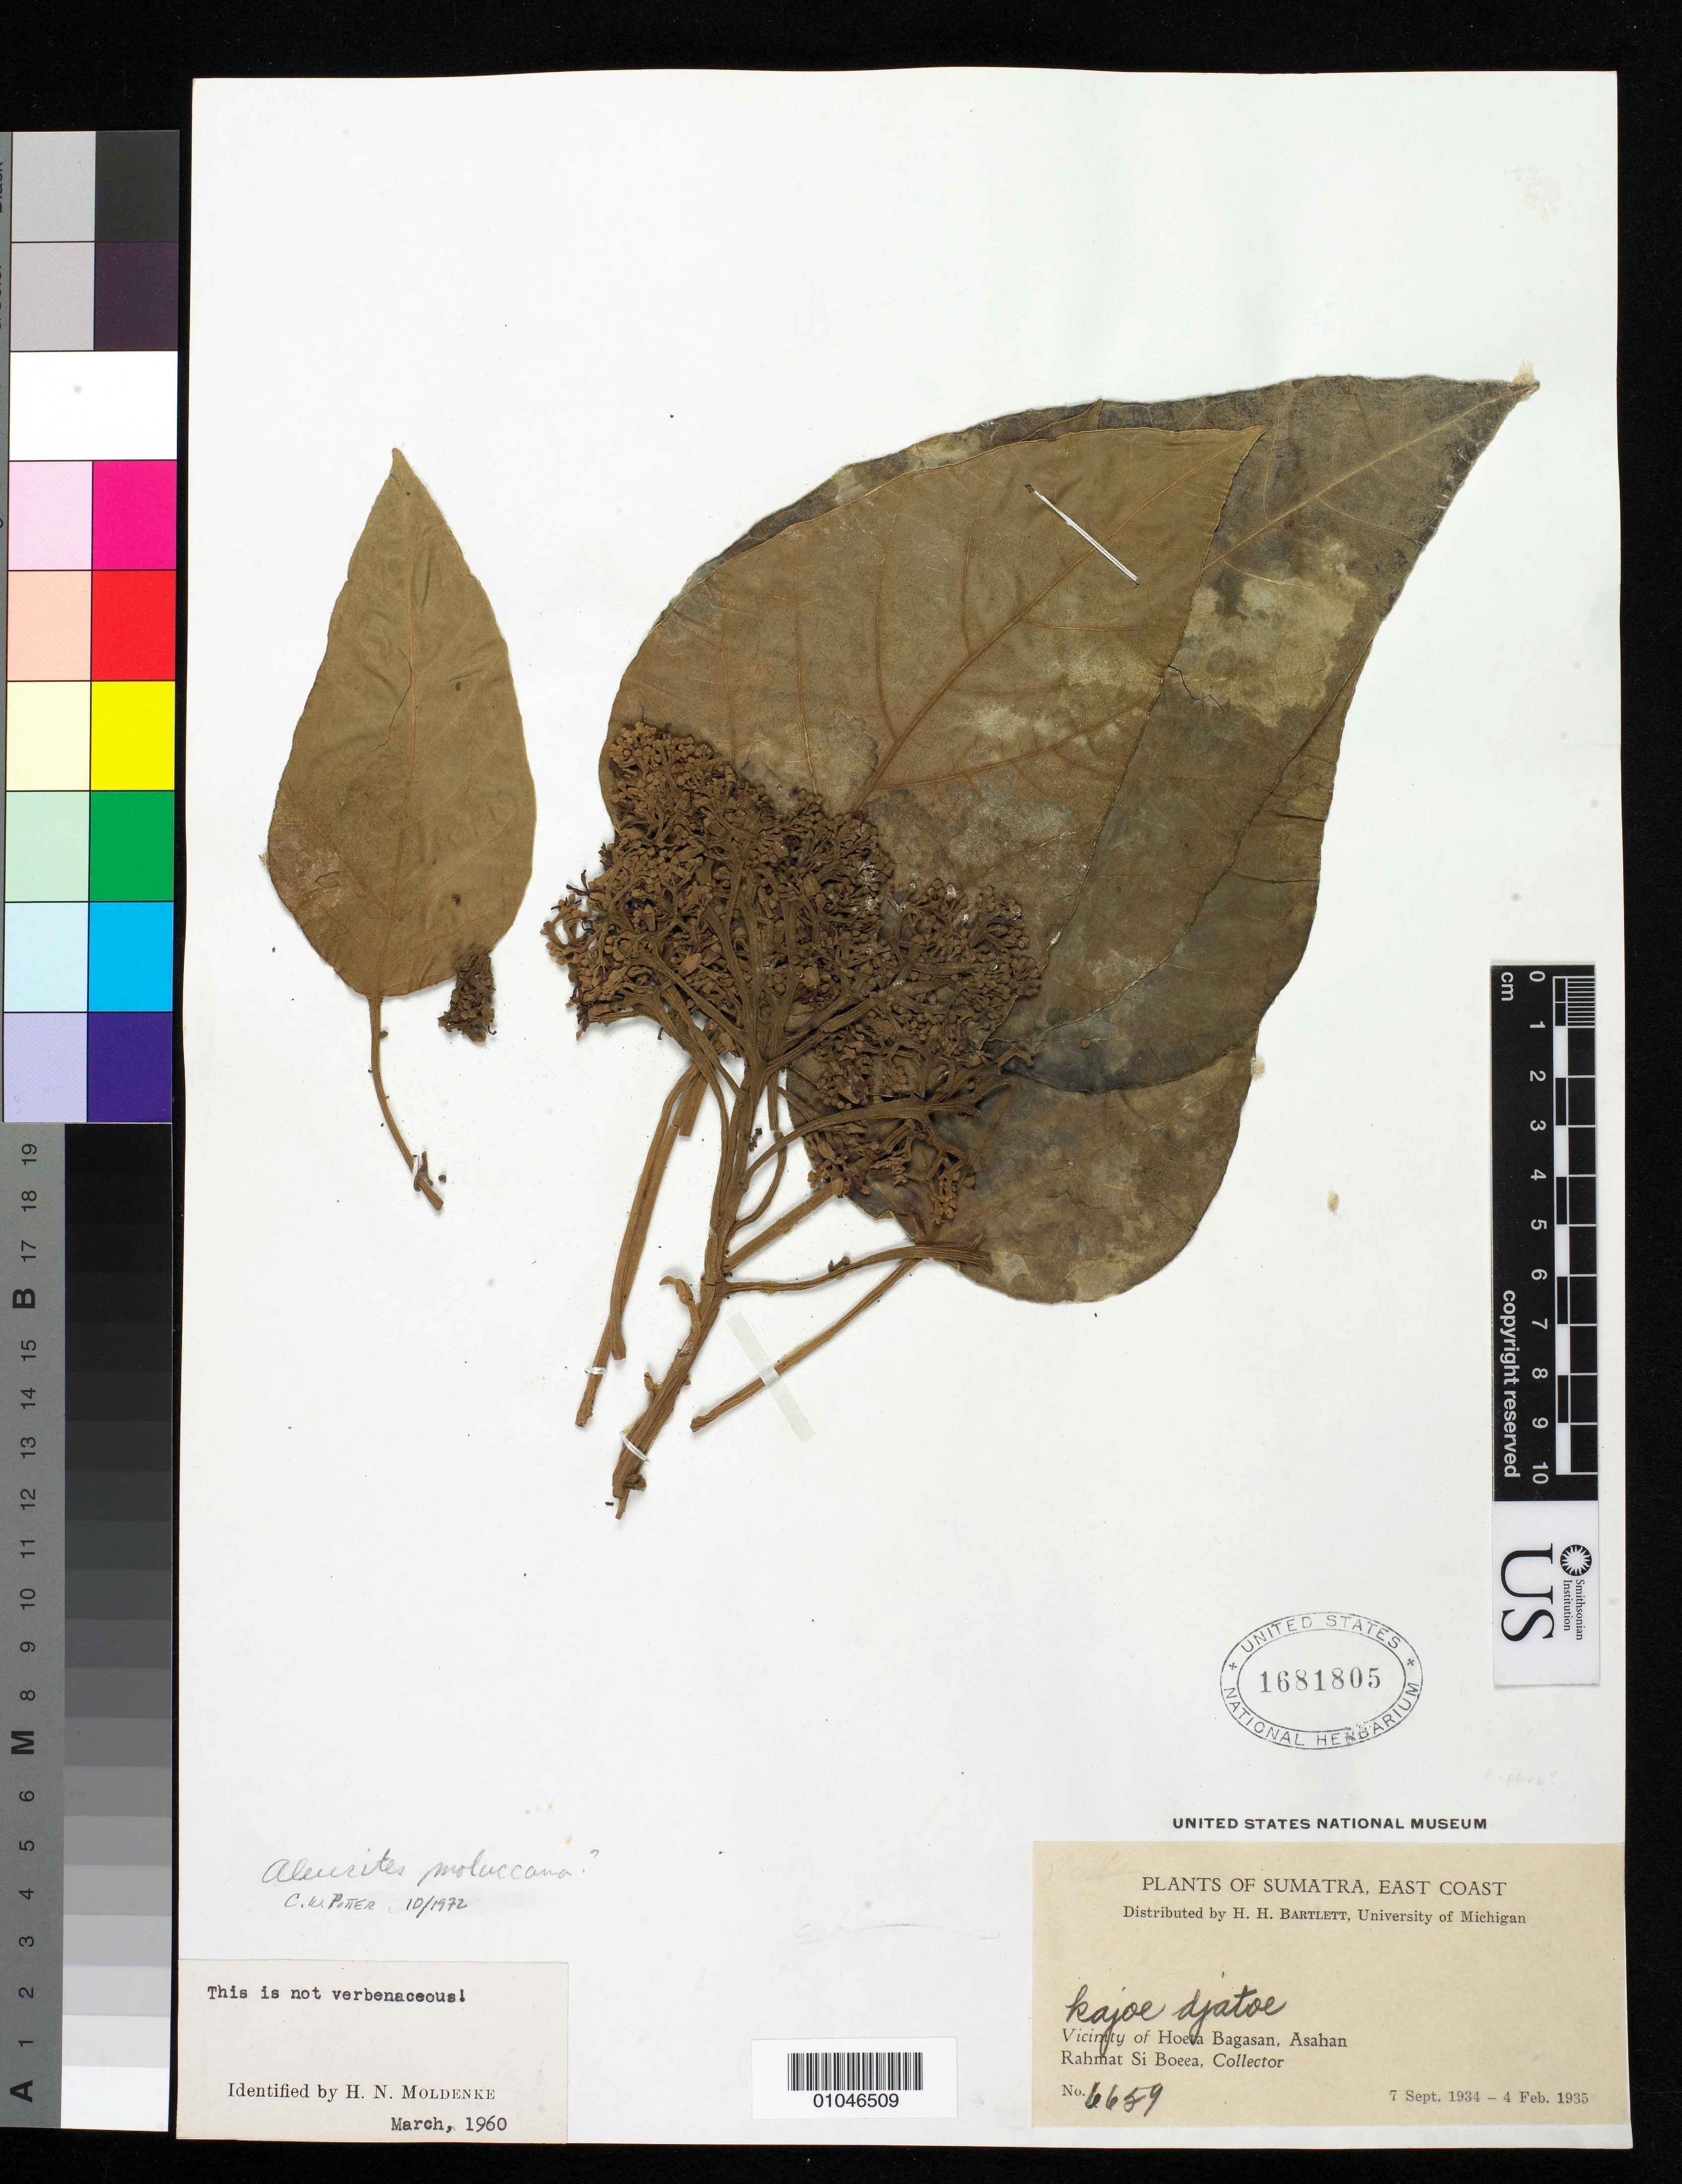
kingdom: Plantae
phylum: Tracheophyta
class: Magnoliopsida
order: Malpighiales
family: Euphorbiaceae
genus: Aleurites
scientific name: Aleurites moluccanus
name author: (L.) Willd.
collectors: Rahmat Si Boeea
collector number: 6659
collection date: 1934-09-07/1935-02-04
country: Indonesia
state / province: Sumatra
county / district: Sumatera Utara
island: Sumatra I.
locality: (East Coast) Vicinity of Hoeta Bagasan, Asahan, Sumatra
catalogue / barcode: US 1681805